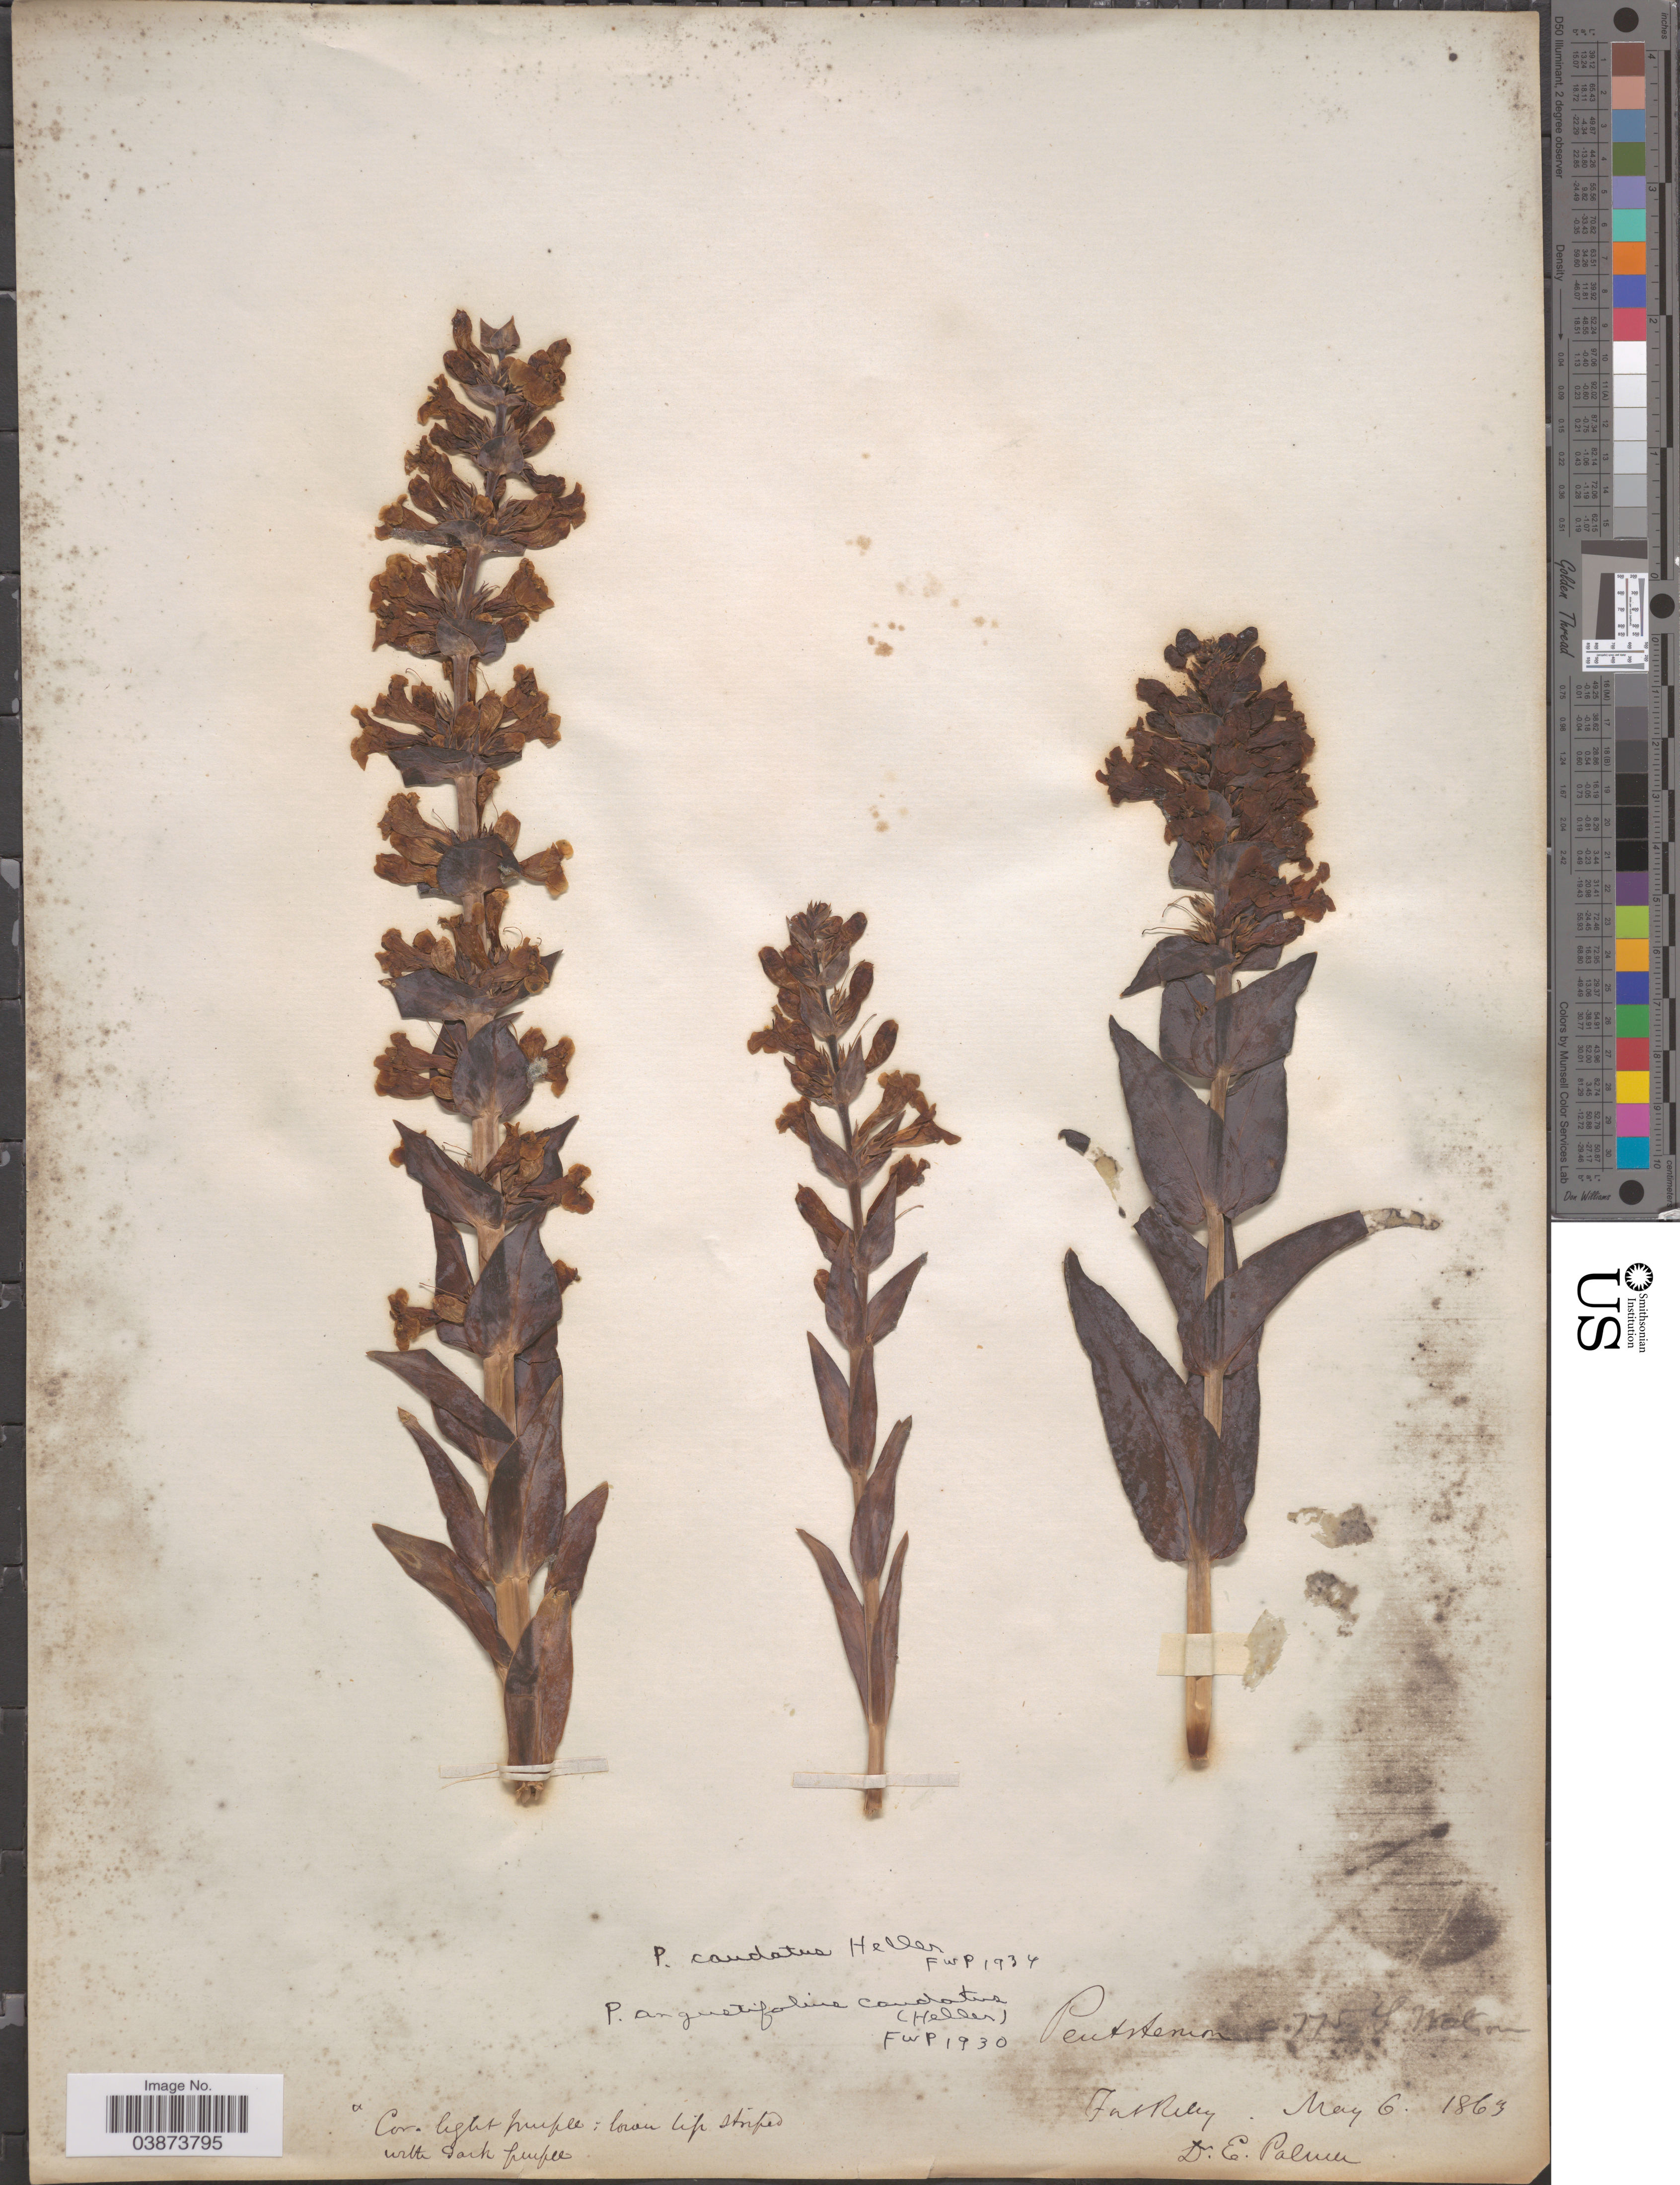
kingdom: Plantae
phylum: Tracheophyta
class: Magnoliopsida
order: Lamiales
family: Plantaginaceae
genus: Penstemon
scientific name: Penstemon caudatus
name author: A. Heller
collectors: E. Palmer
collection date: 1863-05-06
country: United States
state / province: Kansas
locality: Fort Riley.